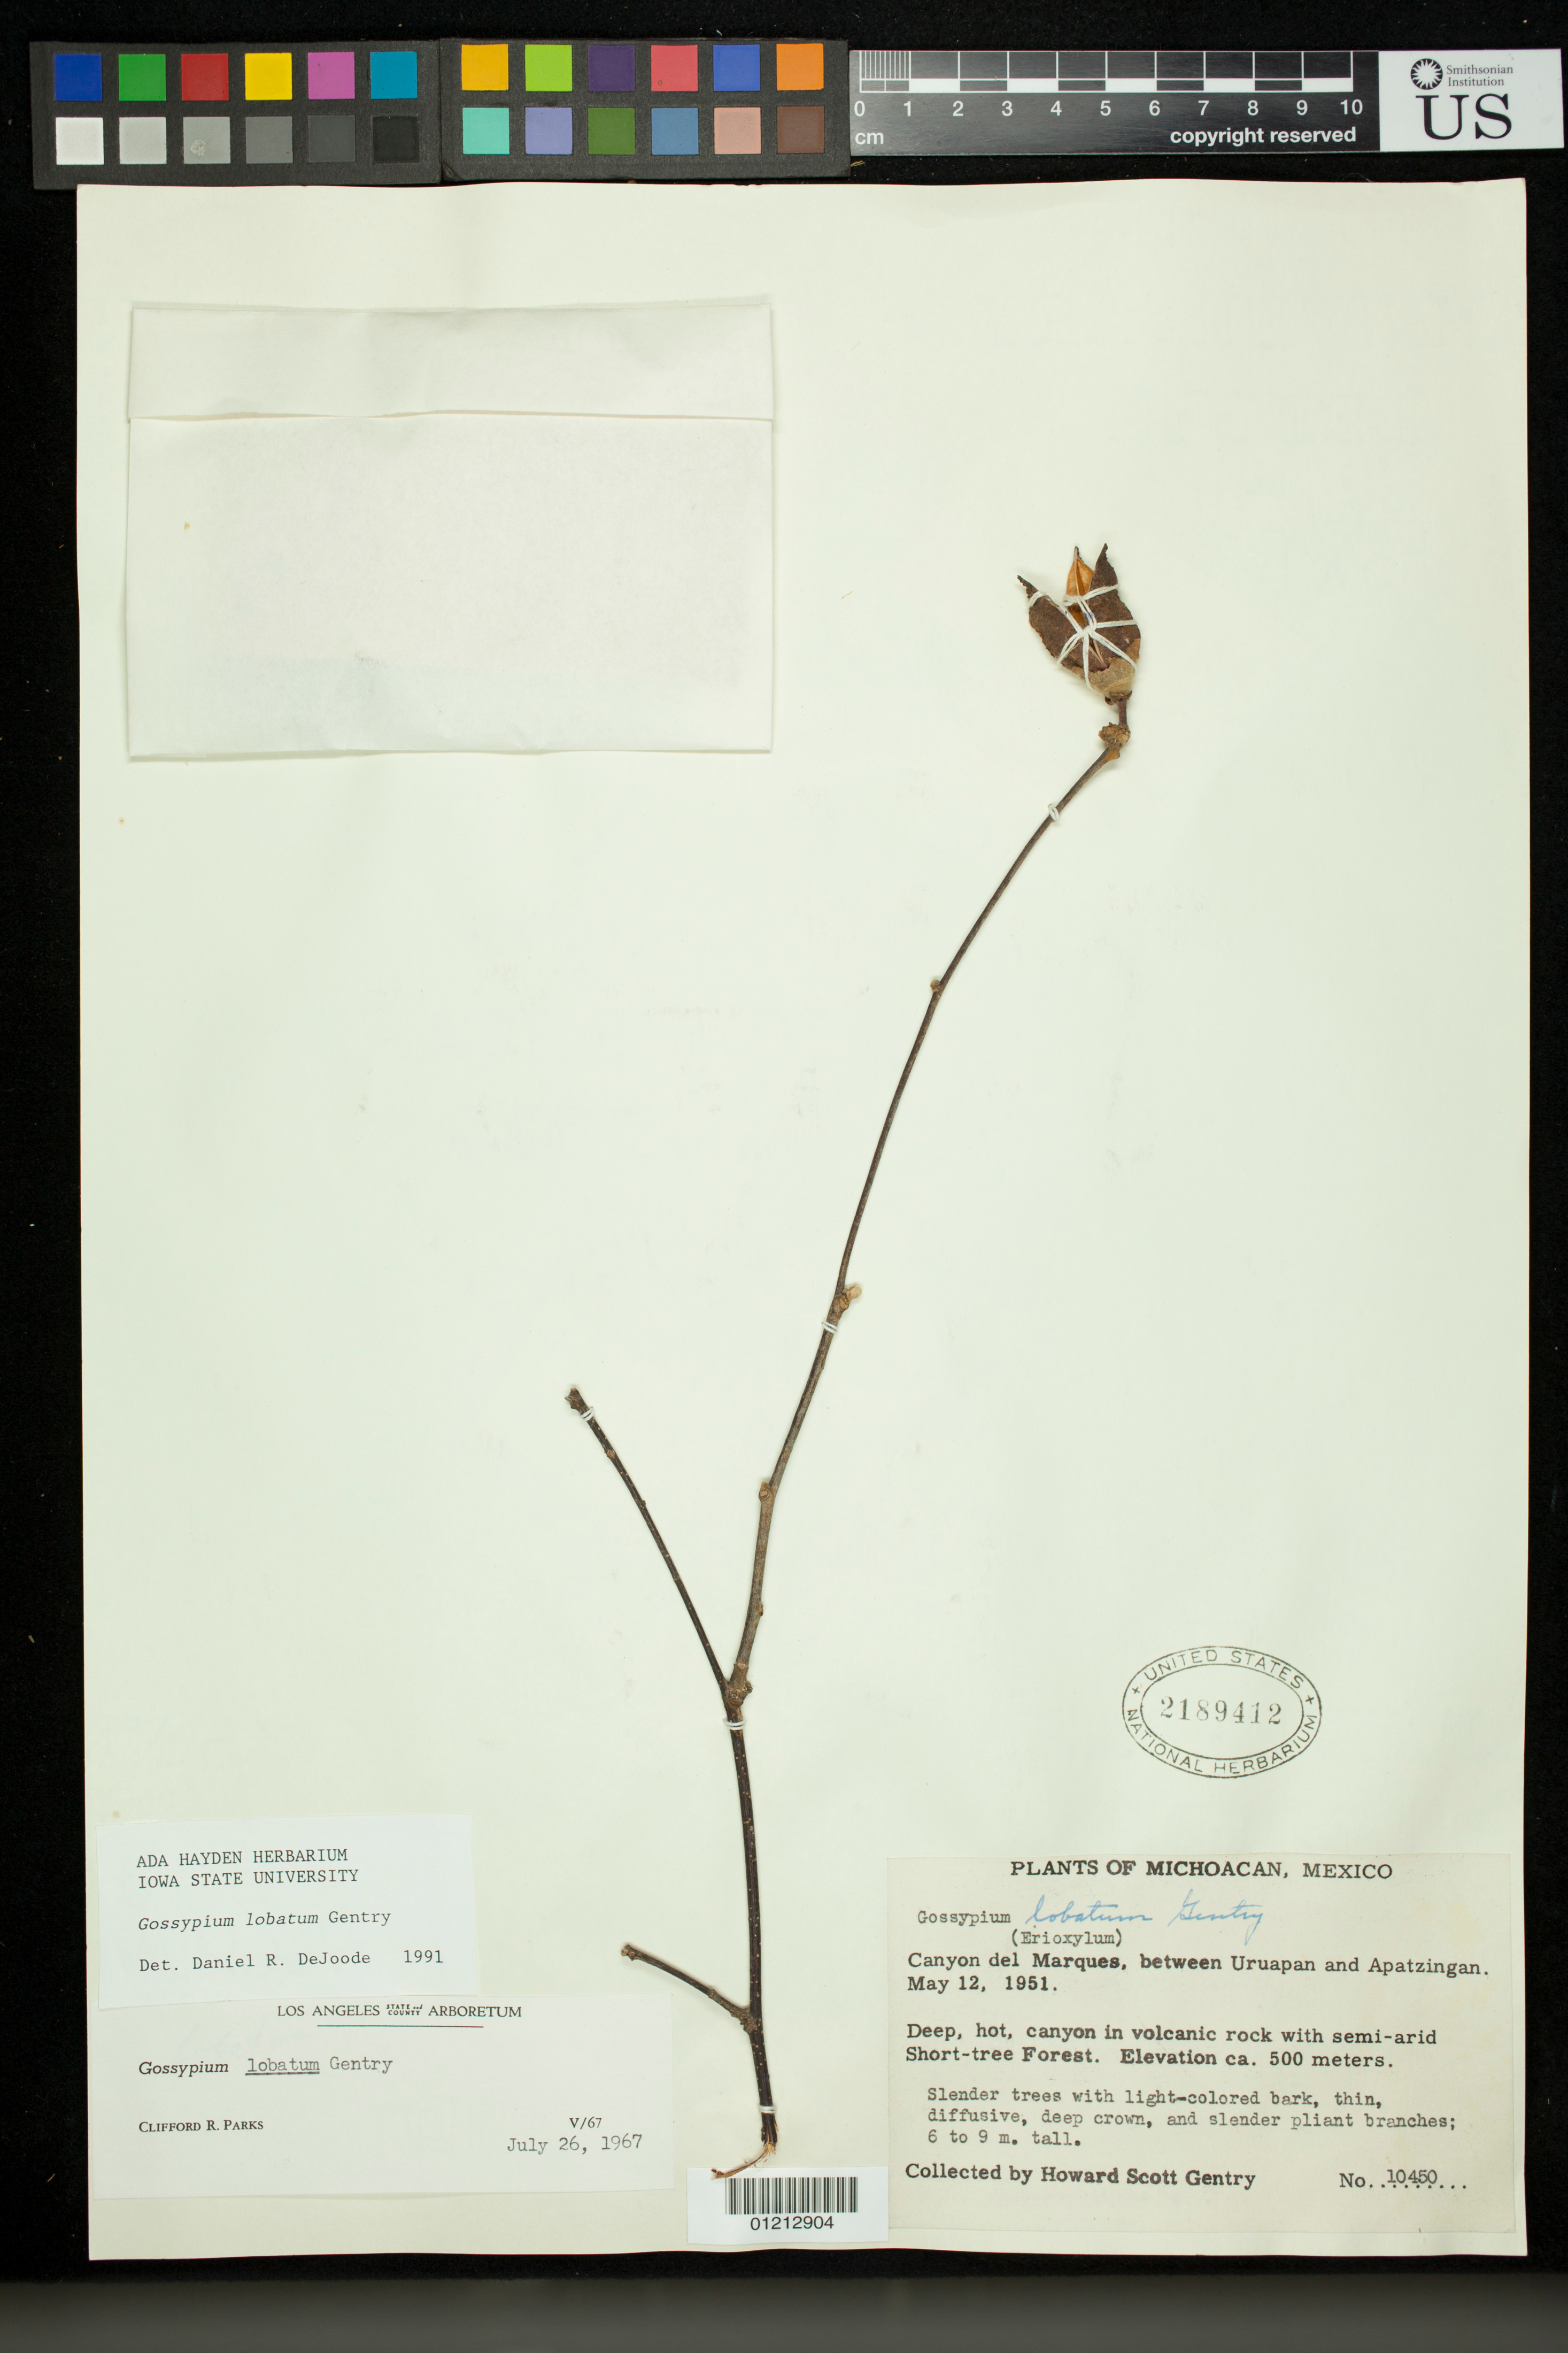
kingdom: Plantae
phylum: Tracheophyta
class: Magnoliopsida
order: Malvales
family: Malvaceae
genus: Gossypium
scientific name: Gossypium lobatum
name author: Gentry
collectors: H. S. Gentry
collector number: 10450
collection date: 1951-05-12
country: Mexico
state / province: Michoacán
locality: Canyon del Marques, between Uruapan and Apatzingan. Deep, hot, canyon in volcanic rock with semi-arid Short-tree Forest.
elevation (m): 500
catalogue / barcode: US 2189412